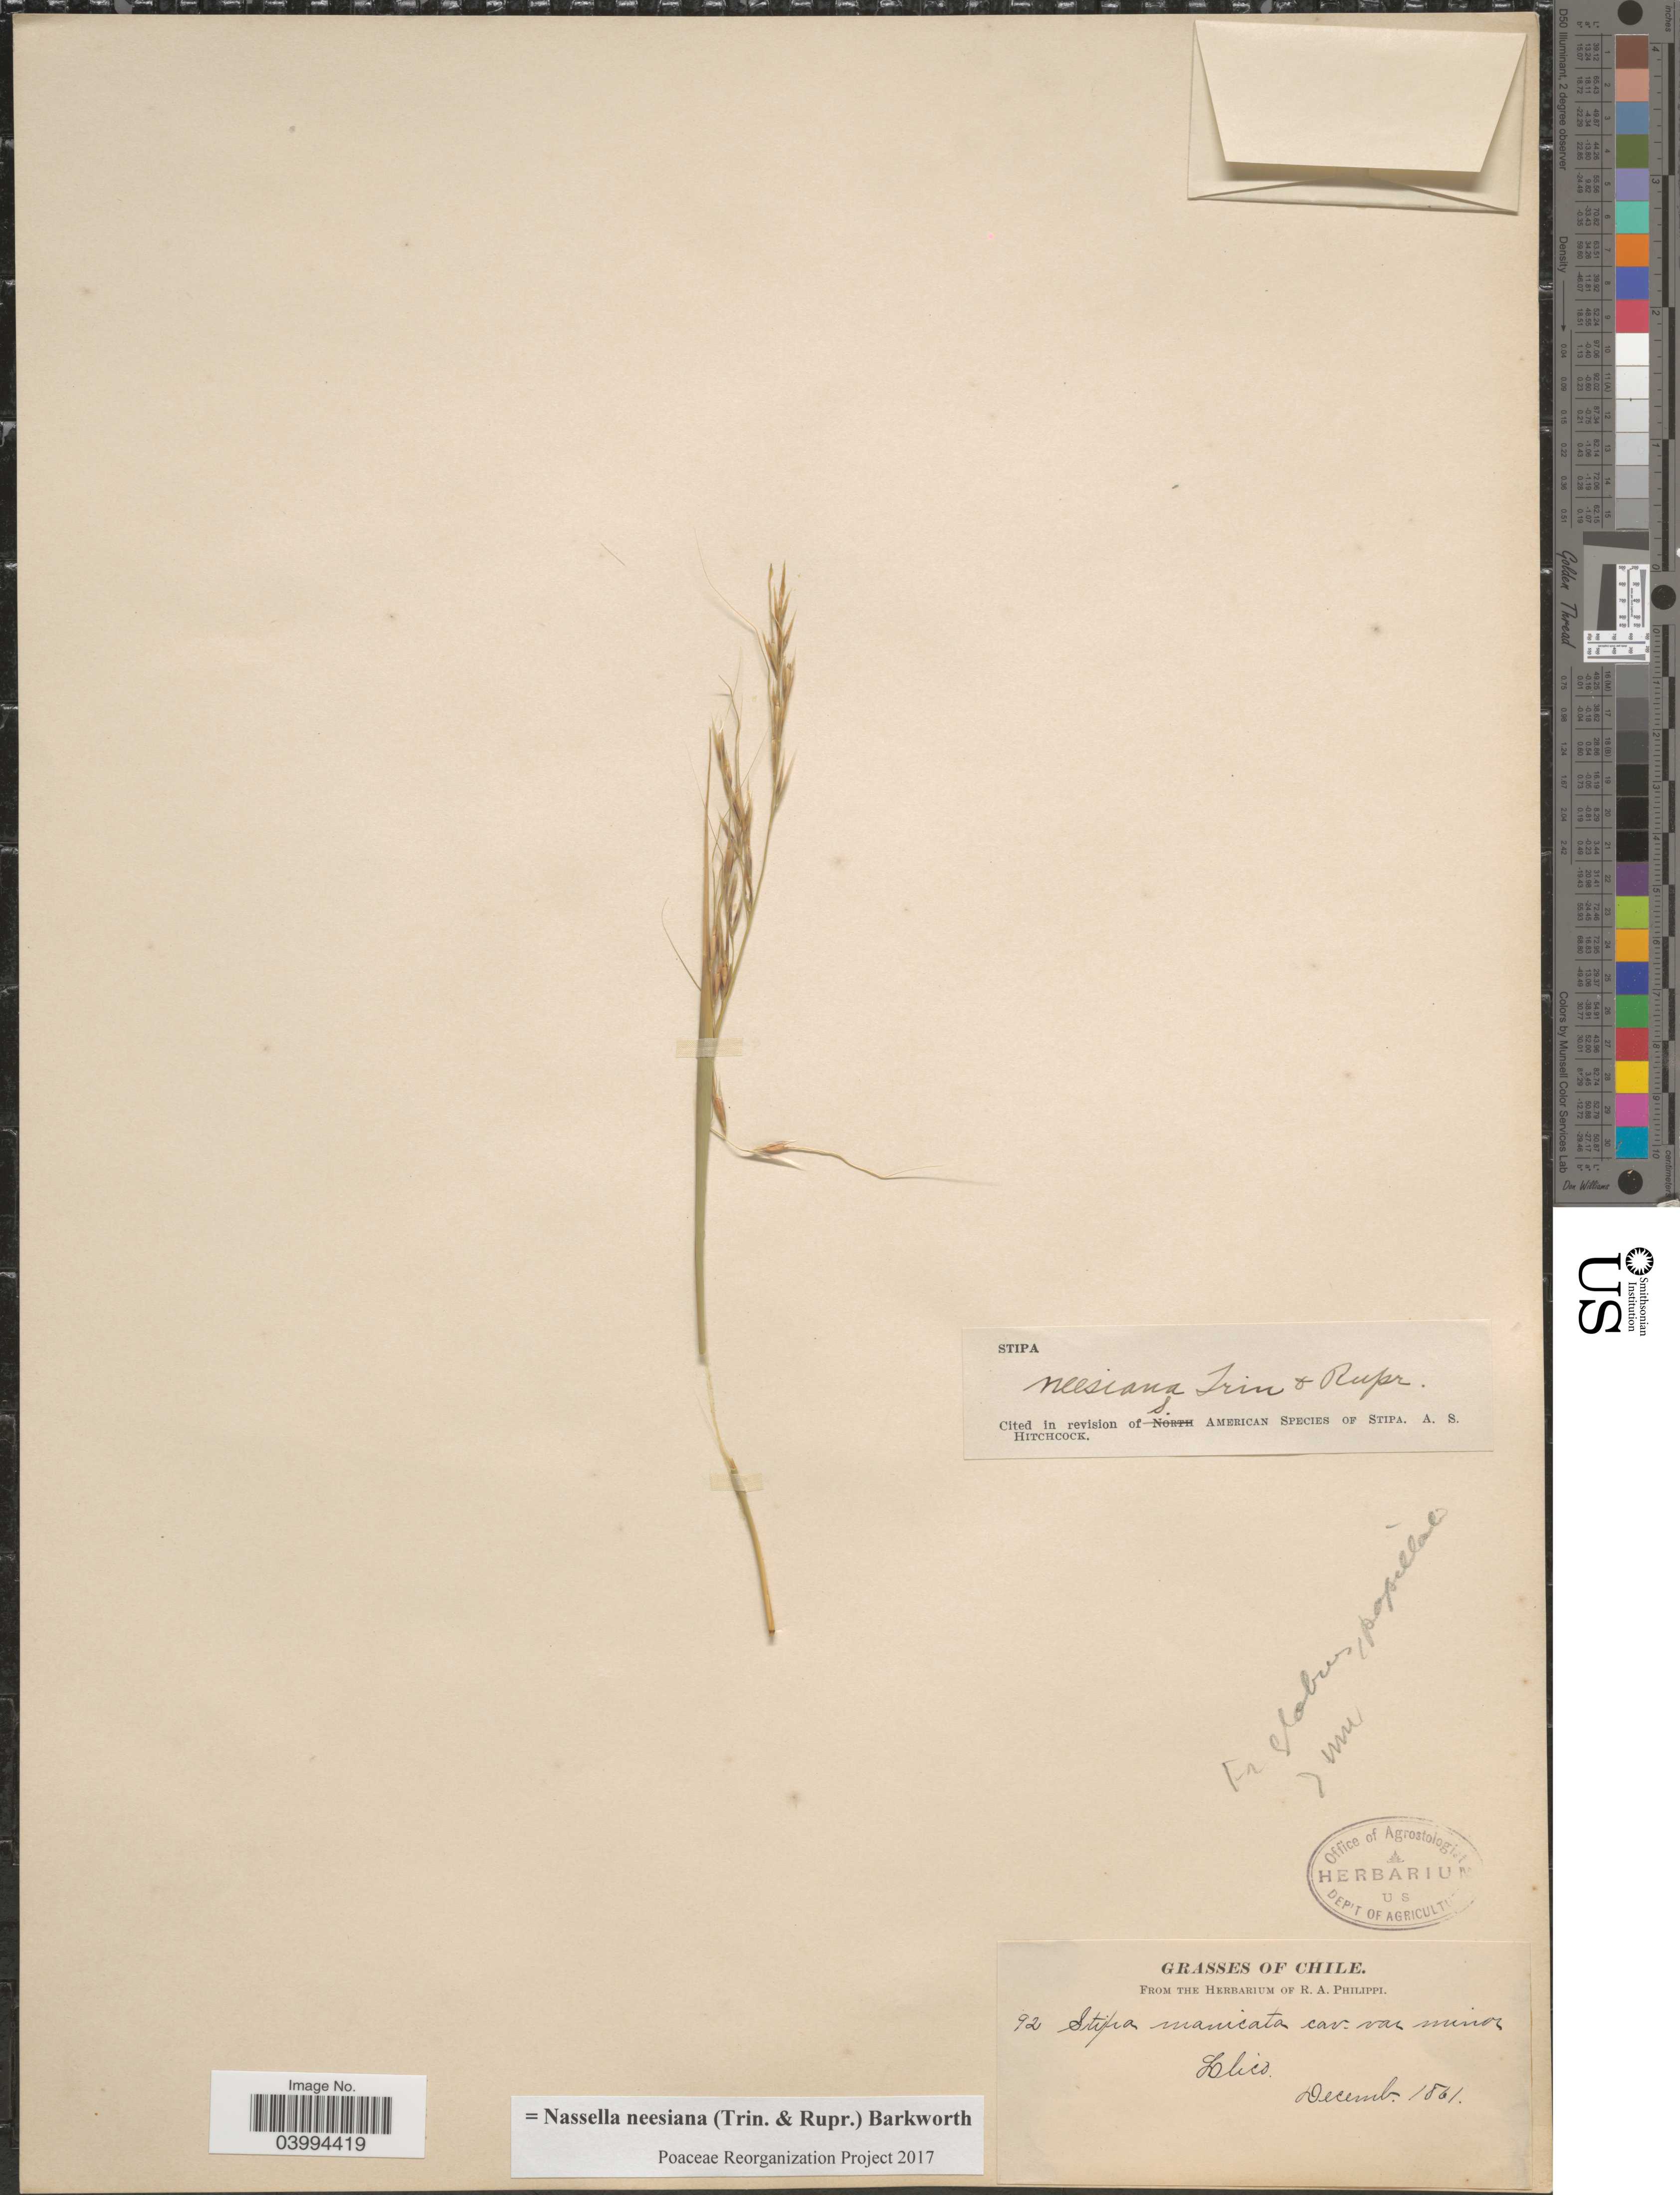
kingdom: Plantae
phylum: Tracheophyta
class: Liliopsida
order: Poales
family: Poaceae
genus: Nassella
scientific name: Nassella neesiana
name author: (Trin. & Rupr.) Barkworth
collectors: ex. herb. R.A. Philippi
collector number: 92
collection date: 1861-12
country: Chile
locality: Llico.